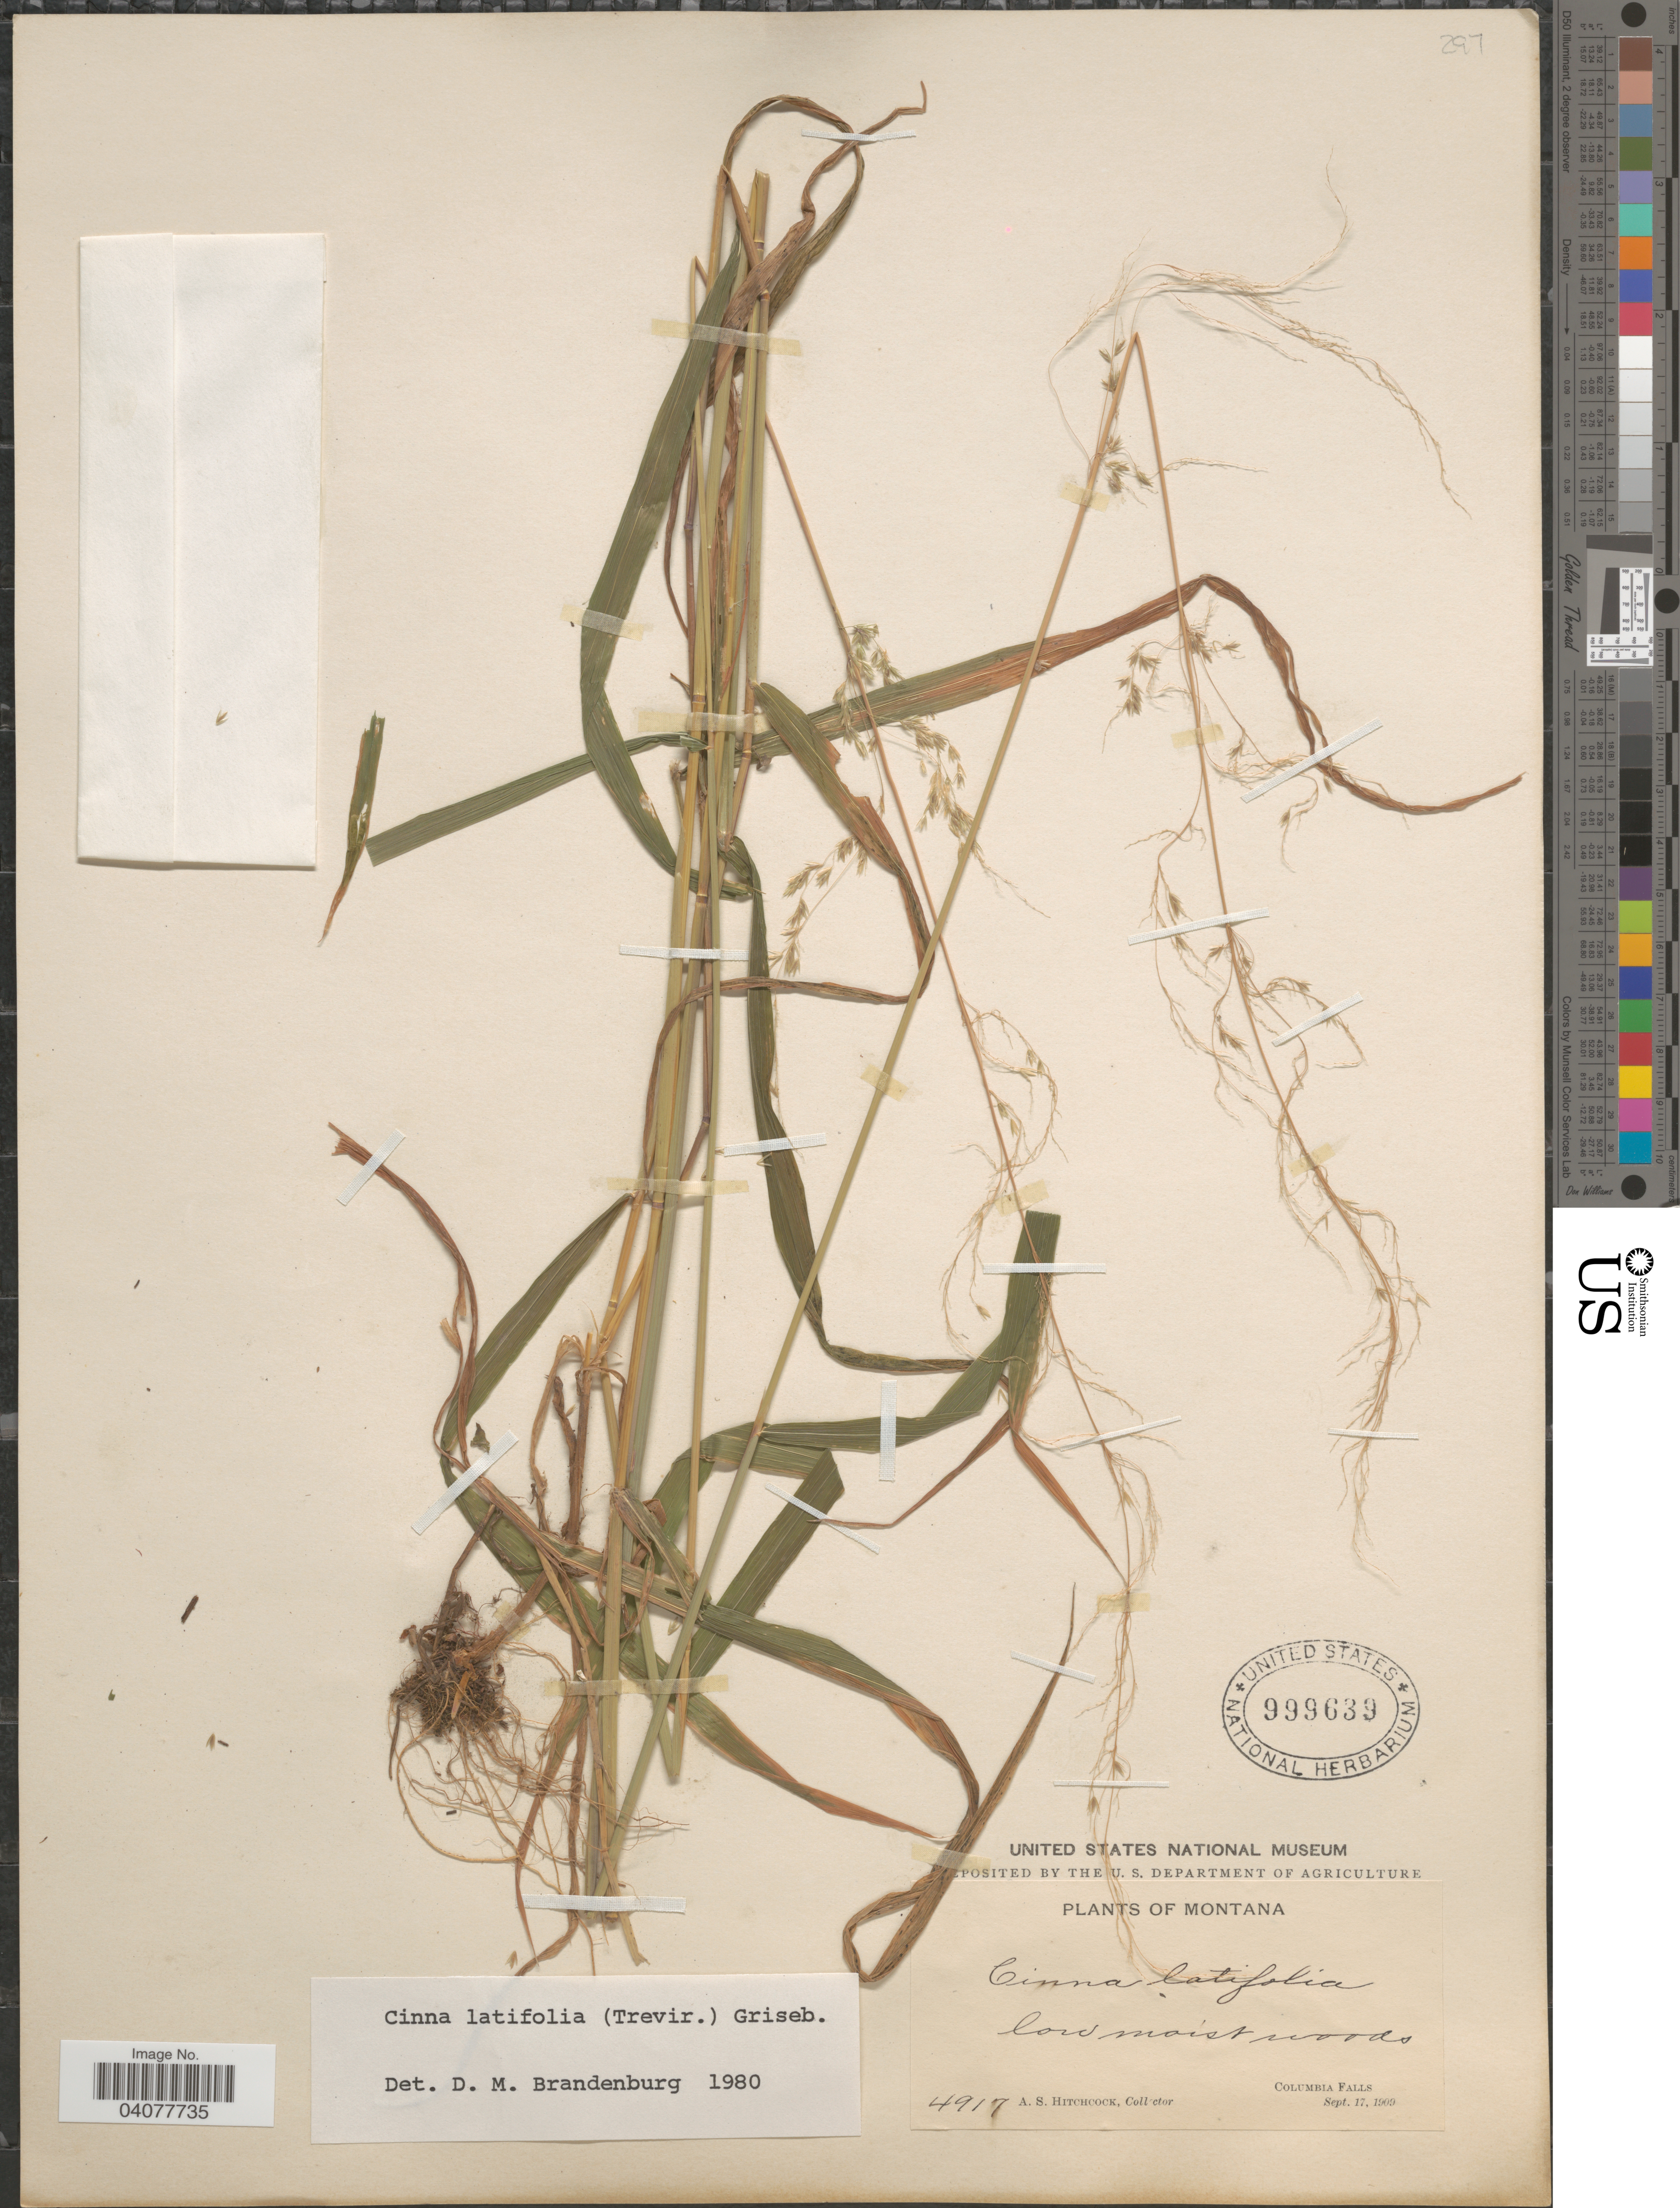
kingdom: Plantae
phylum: Tracheophyta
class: Liliopsida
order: Poales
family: Poaceae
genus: Cinna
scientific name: Cinna latifolia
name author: (Trevir. ex Goeppert) Griseb.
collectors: A. S. Hitchcock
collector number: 4917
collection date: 1909-09-17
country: United States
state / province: Montana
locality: Low moist woods. Columbia Falls.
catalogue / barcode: US 999639